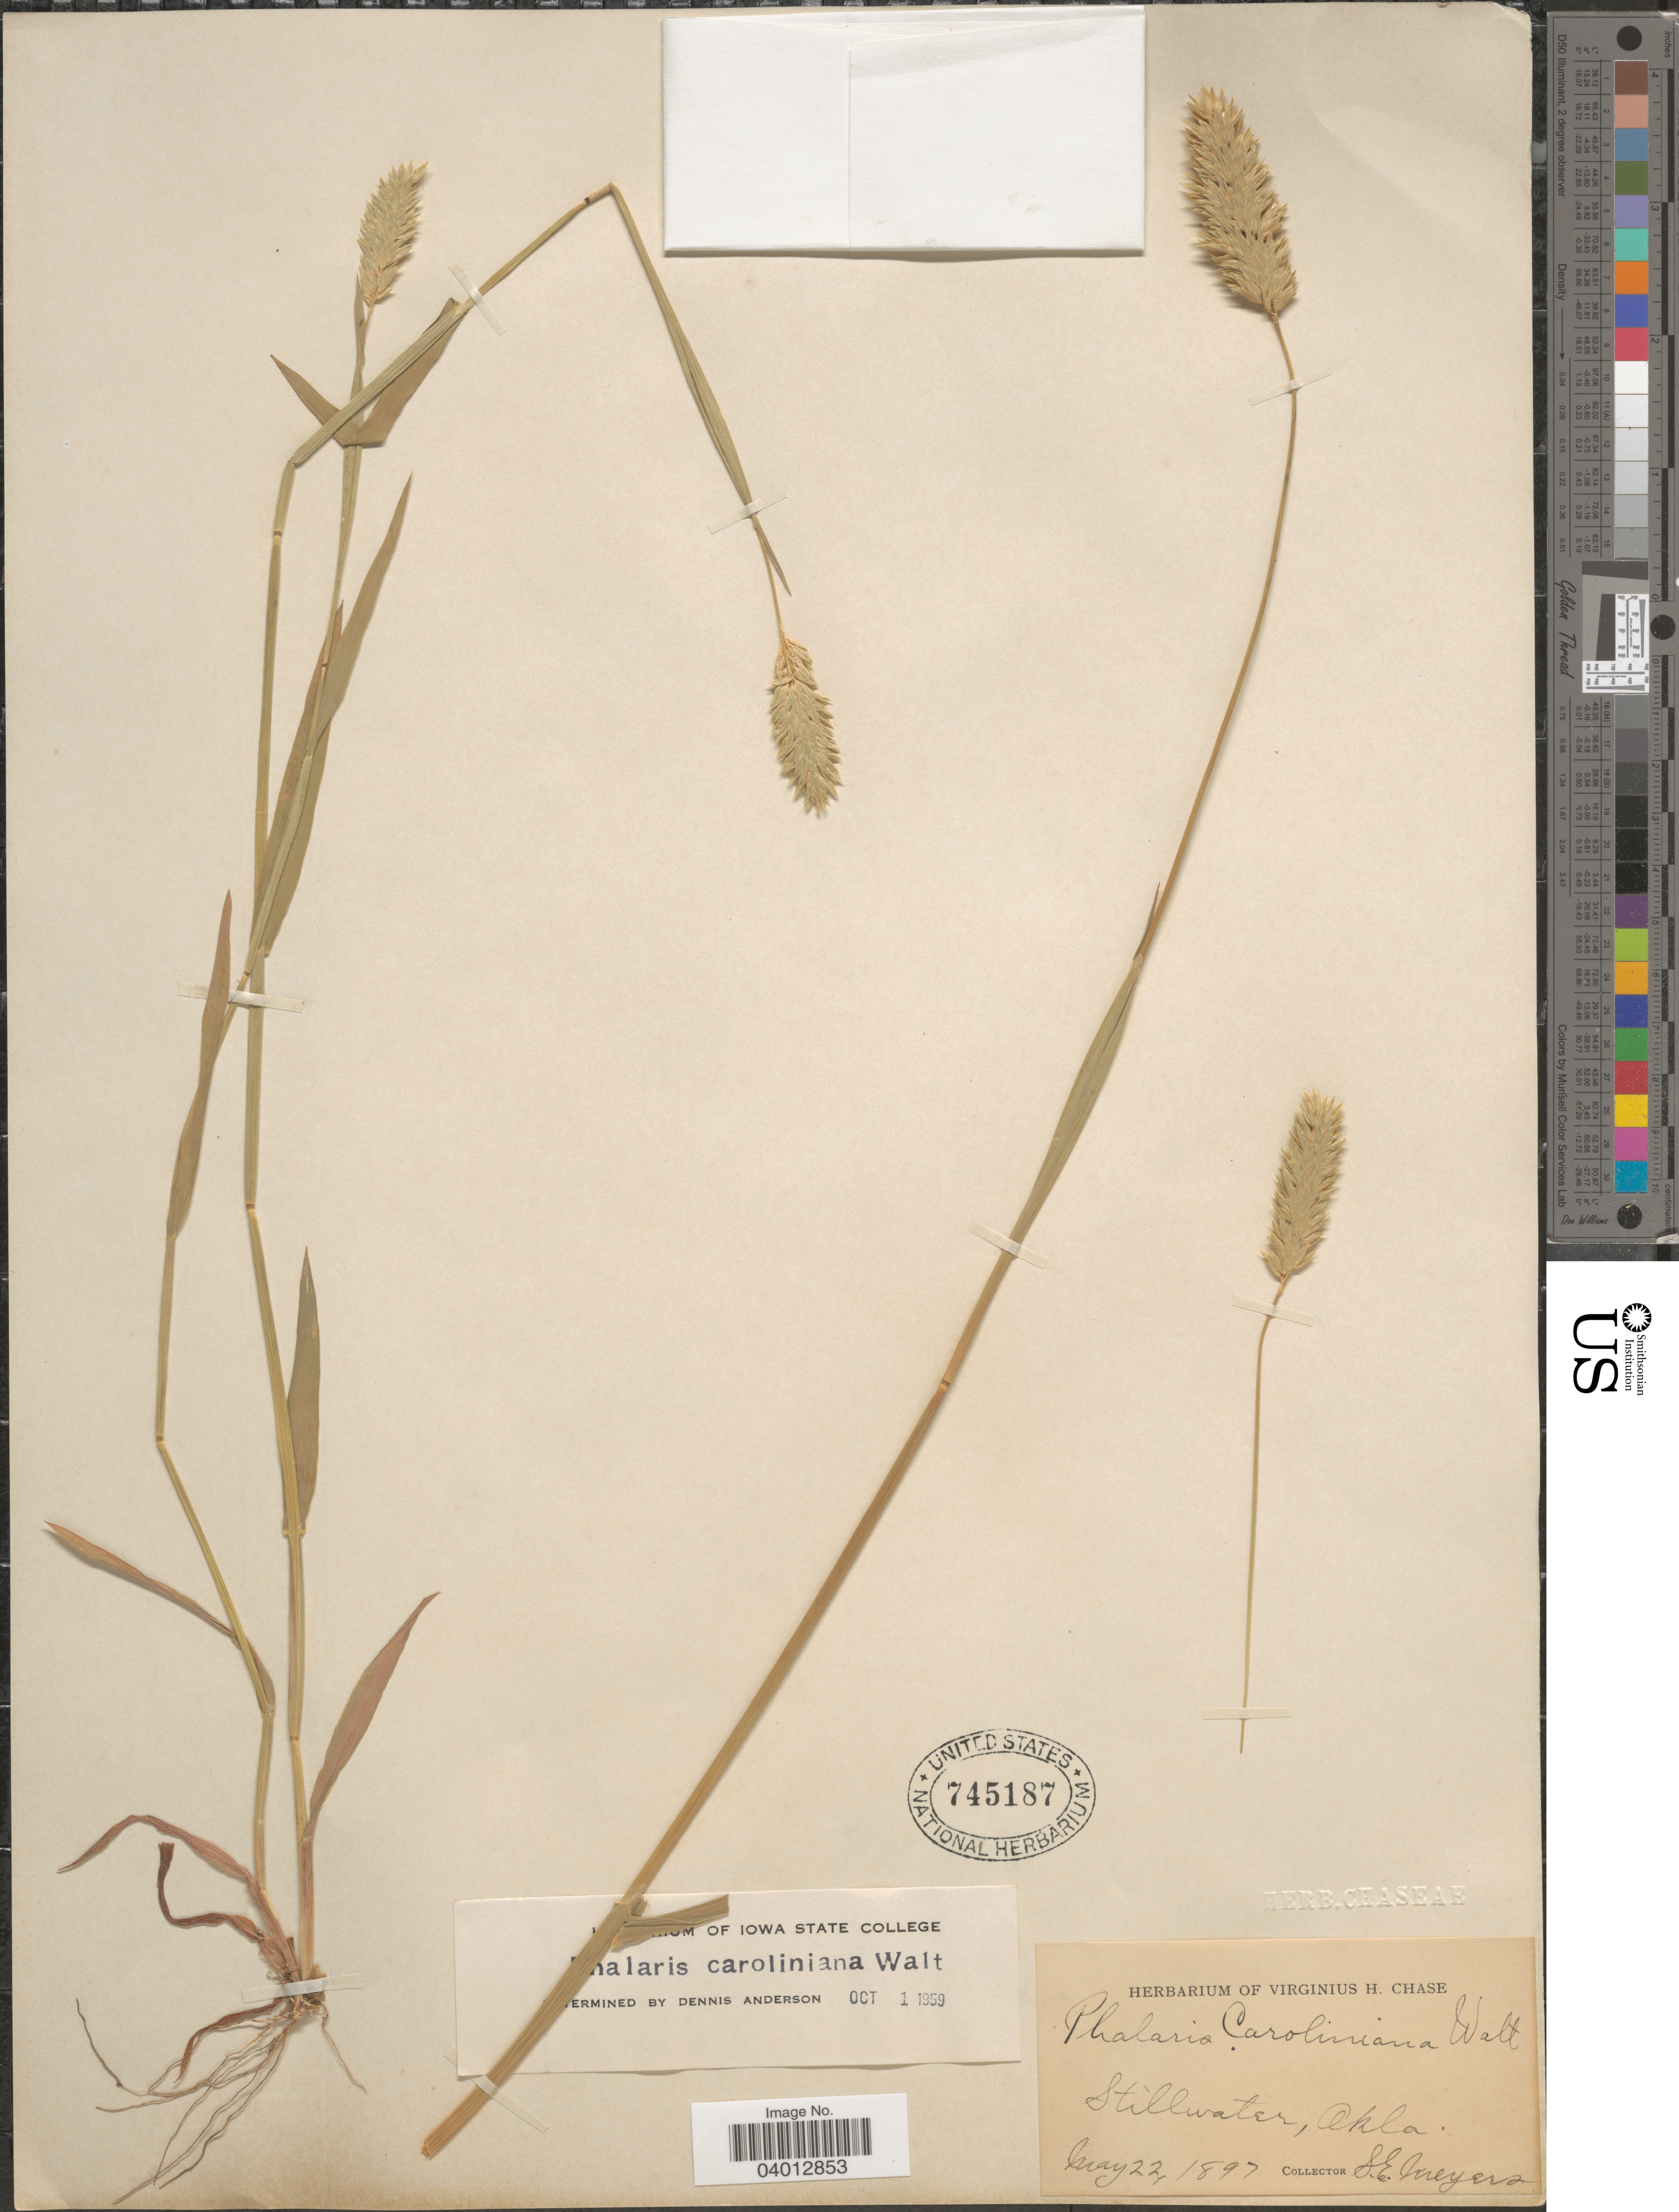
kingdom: Plantae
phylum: Tracheophyta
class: Liliopsida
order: Poales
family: Poaceae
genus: Phalaris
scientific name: Phalaris caroliniana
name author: Walter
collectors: S. Meyers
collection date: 1897-05-22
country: United States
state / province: Oklahoma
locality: Stillwater.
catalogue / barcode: US 745187